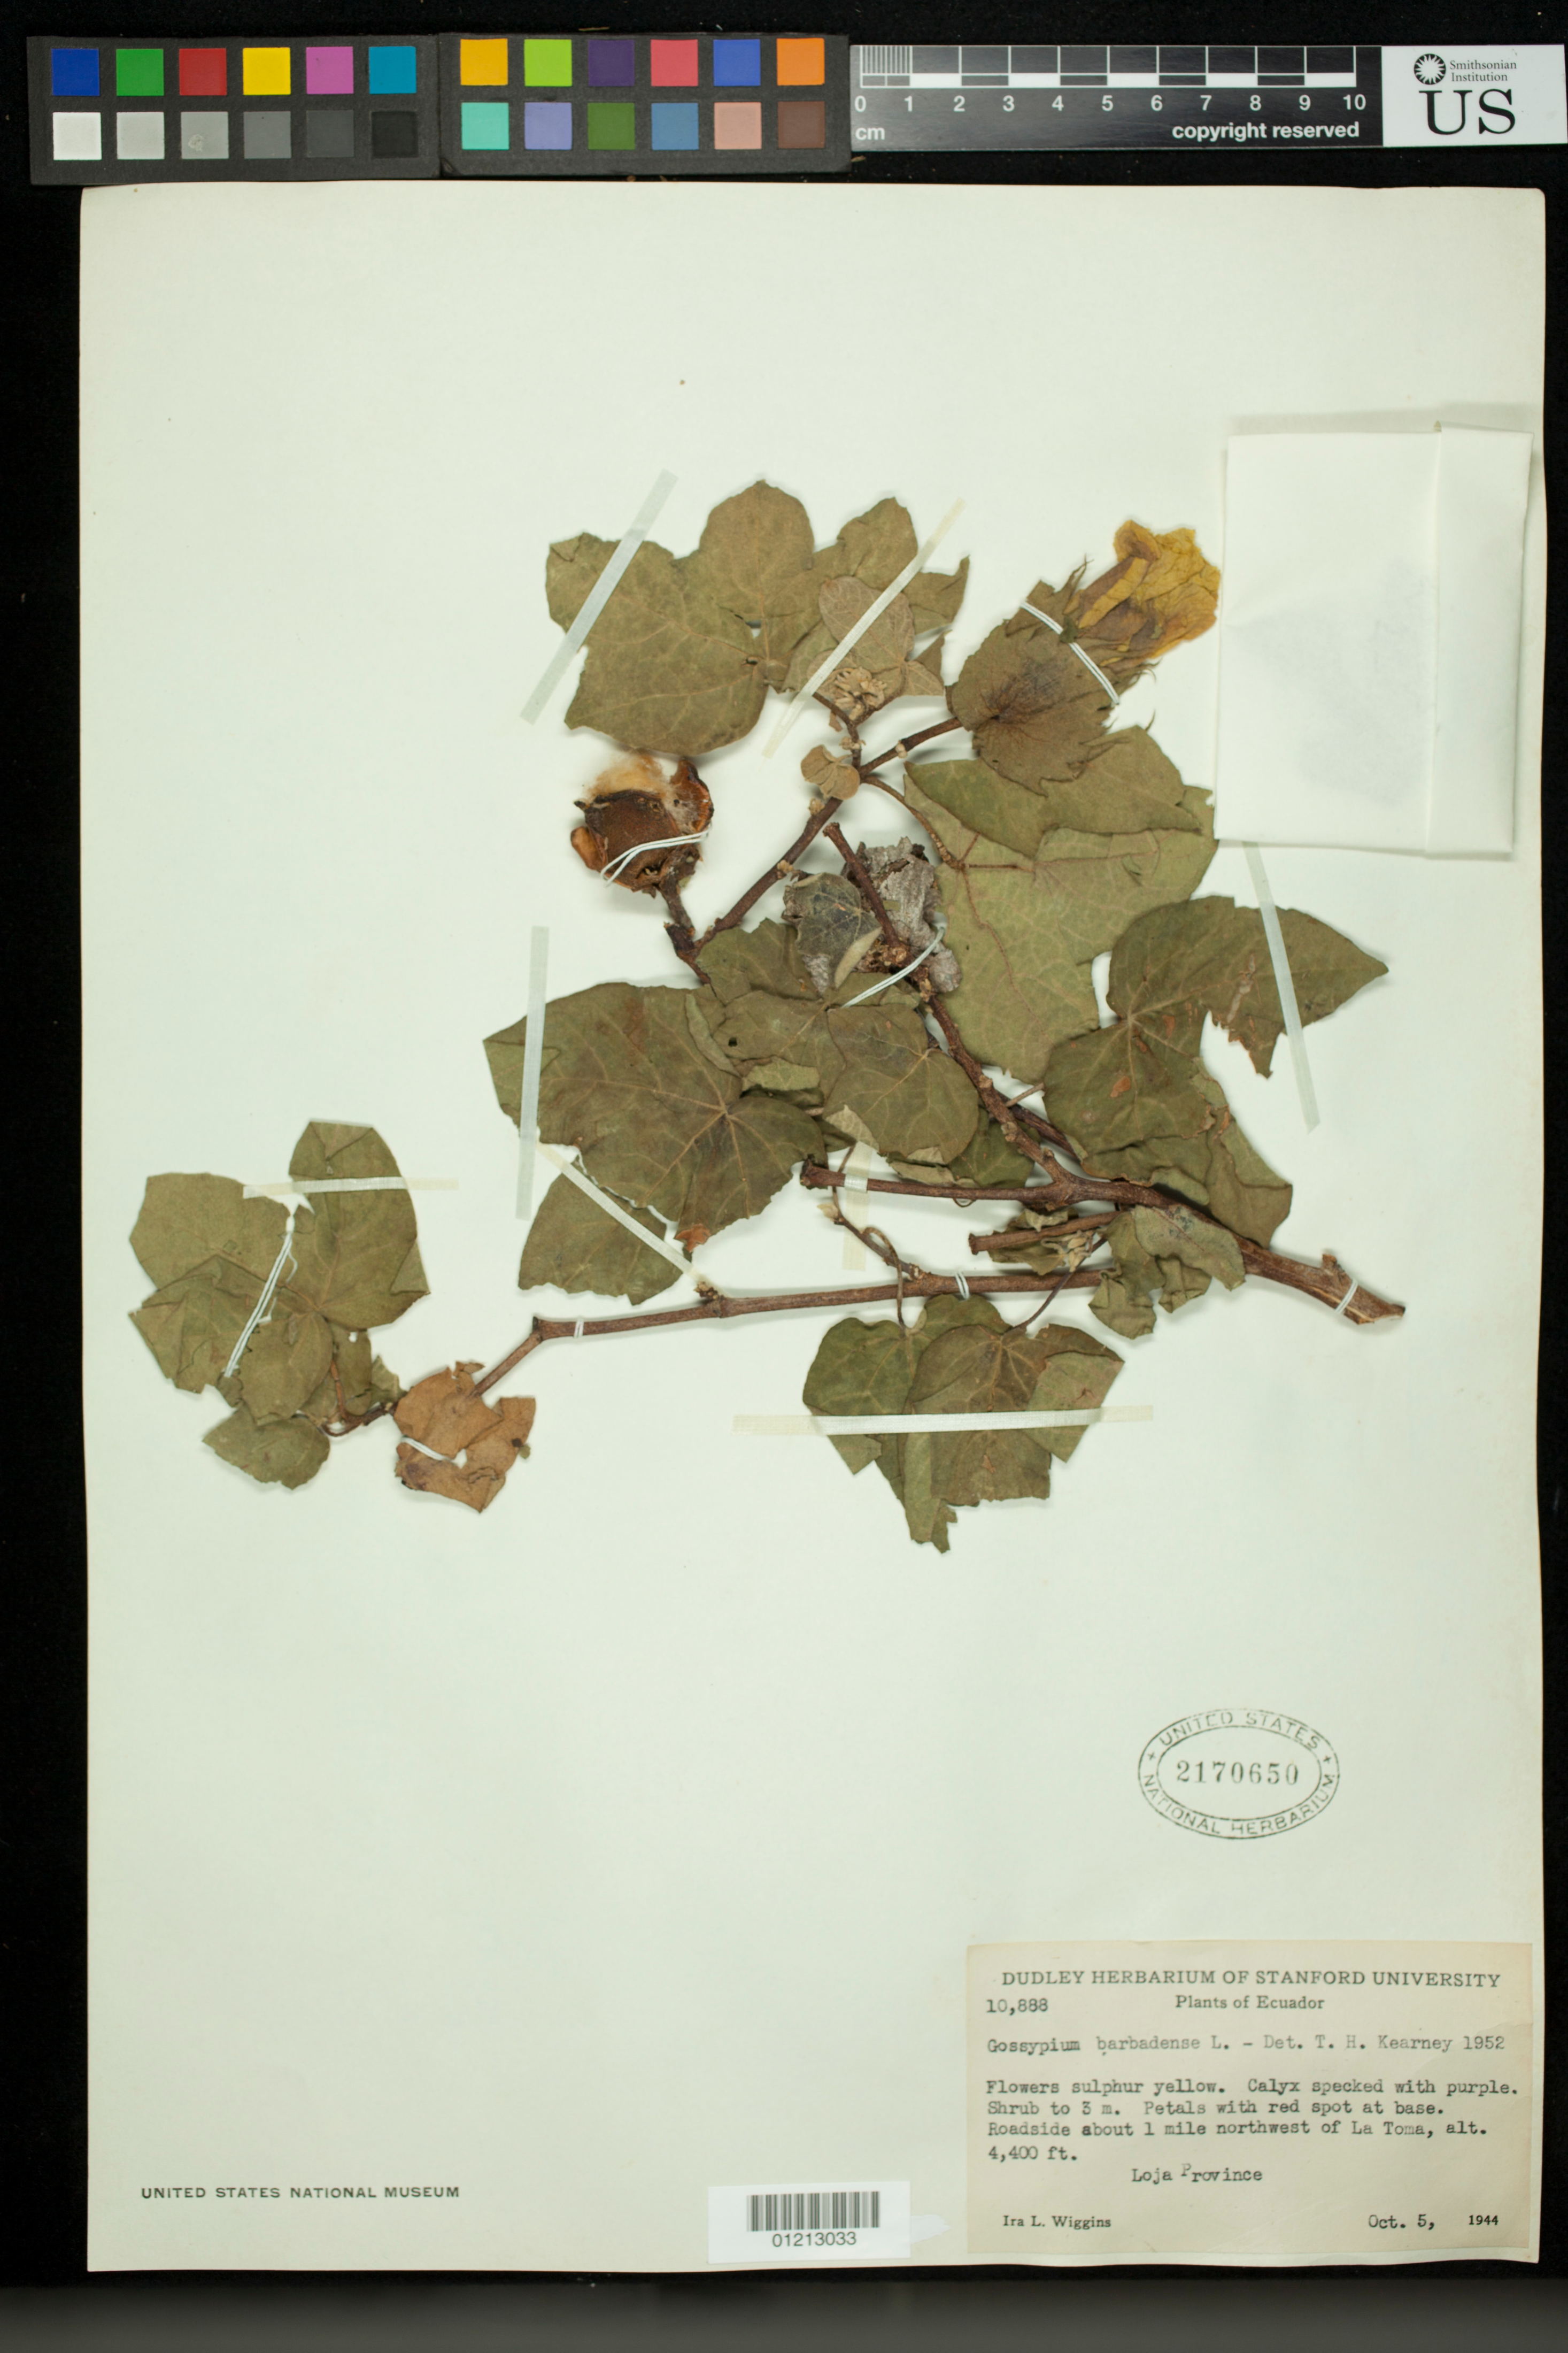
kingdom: Plantae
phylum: Tracheophyta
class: Magnoliopsida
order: Malvales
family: Malvaceae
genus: Gossypium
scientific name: Gossypium peruvianum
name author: Cav.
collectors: I. L. Wiggins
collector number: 10888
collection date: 1944-05-10 or 1944-10-05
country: Ecuador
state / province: Loja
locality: Roadside about 1 mile northwest of La Toma, Loja Province.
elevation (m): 1341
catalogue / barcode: US 2170650